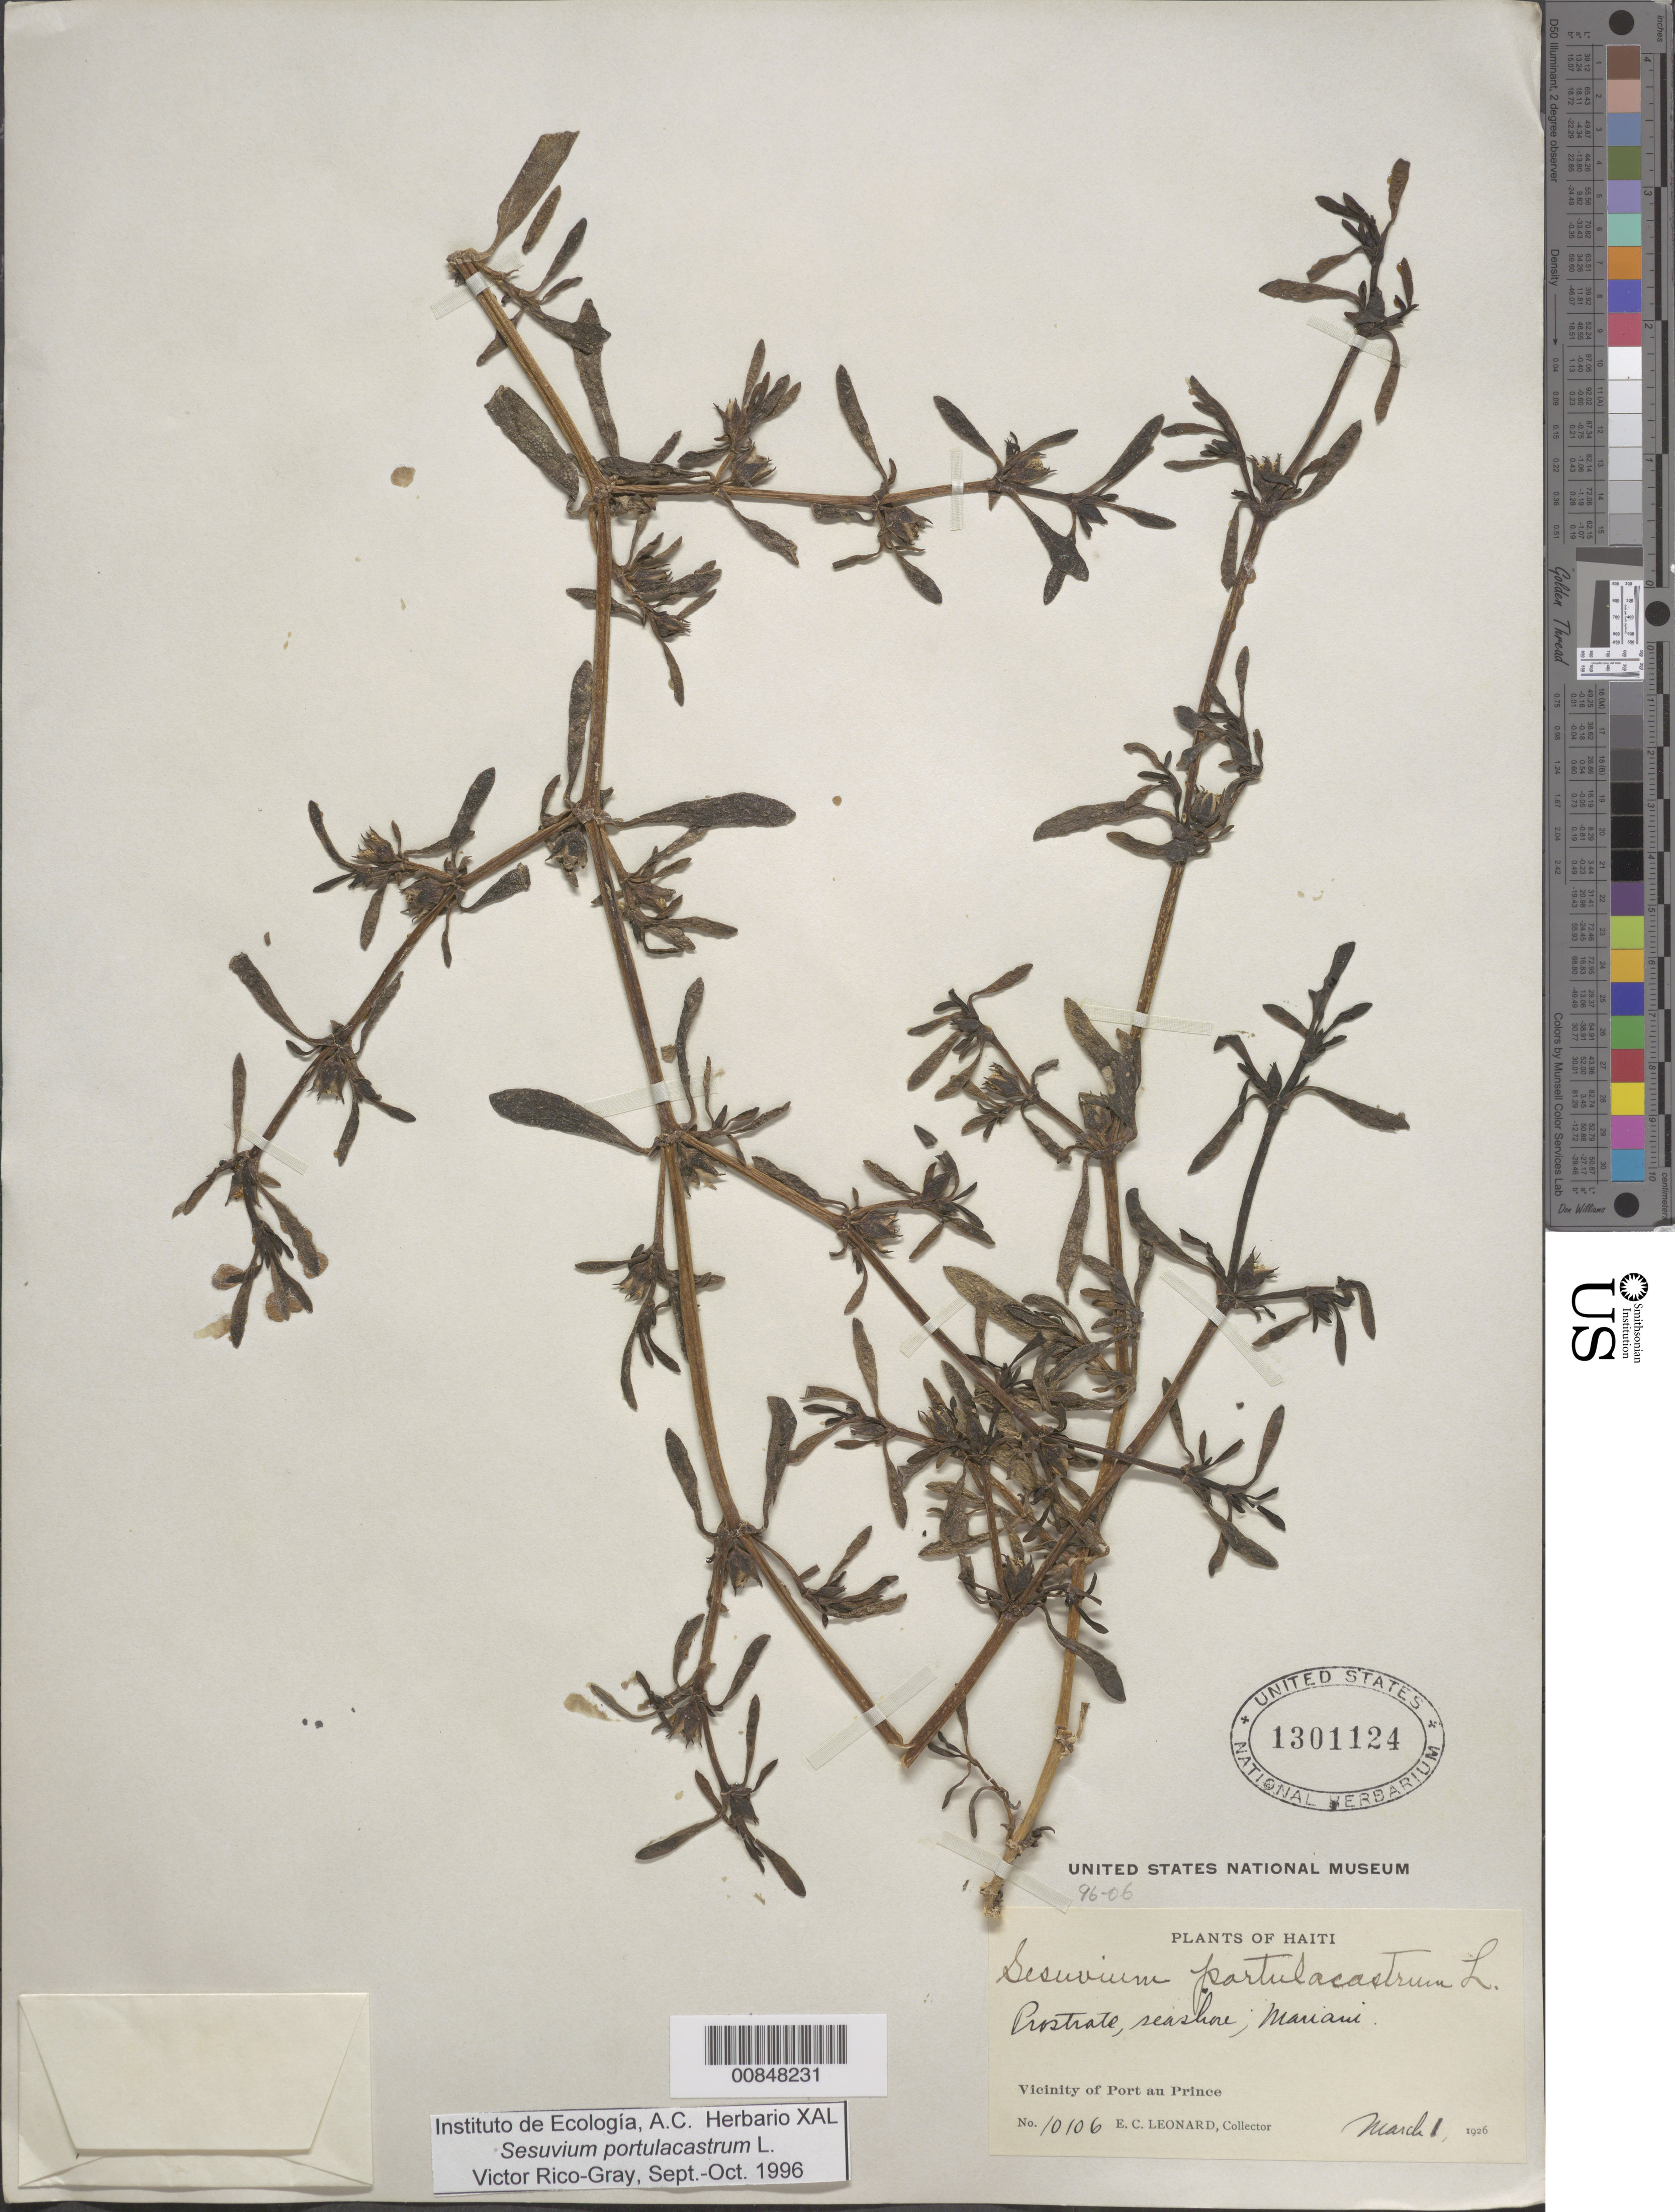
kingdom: Plantae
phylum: Tracheophyta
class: Magnoliopsida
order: Caryophyllales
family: Aizoaceae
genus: Sesuvium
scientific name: Sesuvium portulacastrum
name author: (L.) L.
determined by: Rico-Gray, V., (IEB), Instituto de Ecologia, A.C.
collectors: E. C. Leonard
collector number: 10106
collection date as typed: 01 Mar 1926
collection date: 1926-03-01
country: Haiti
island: Hispaniola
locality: Vicinity of Port au Prince. Mariani.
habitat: Seashore.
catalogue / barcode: US 1301124